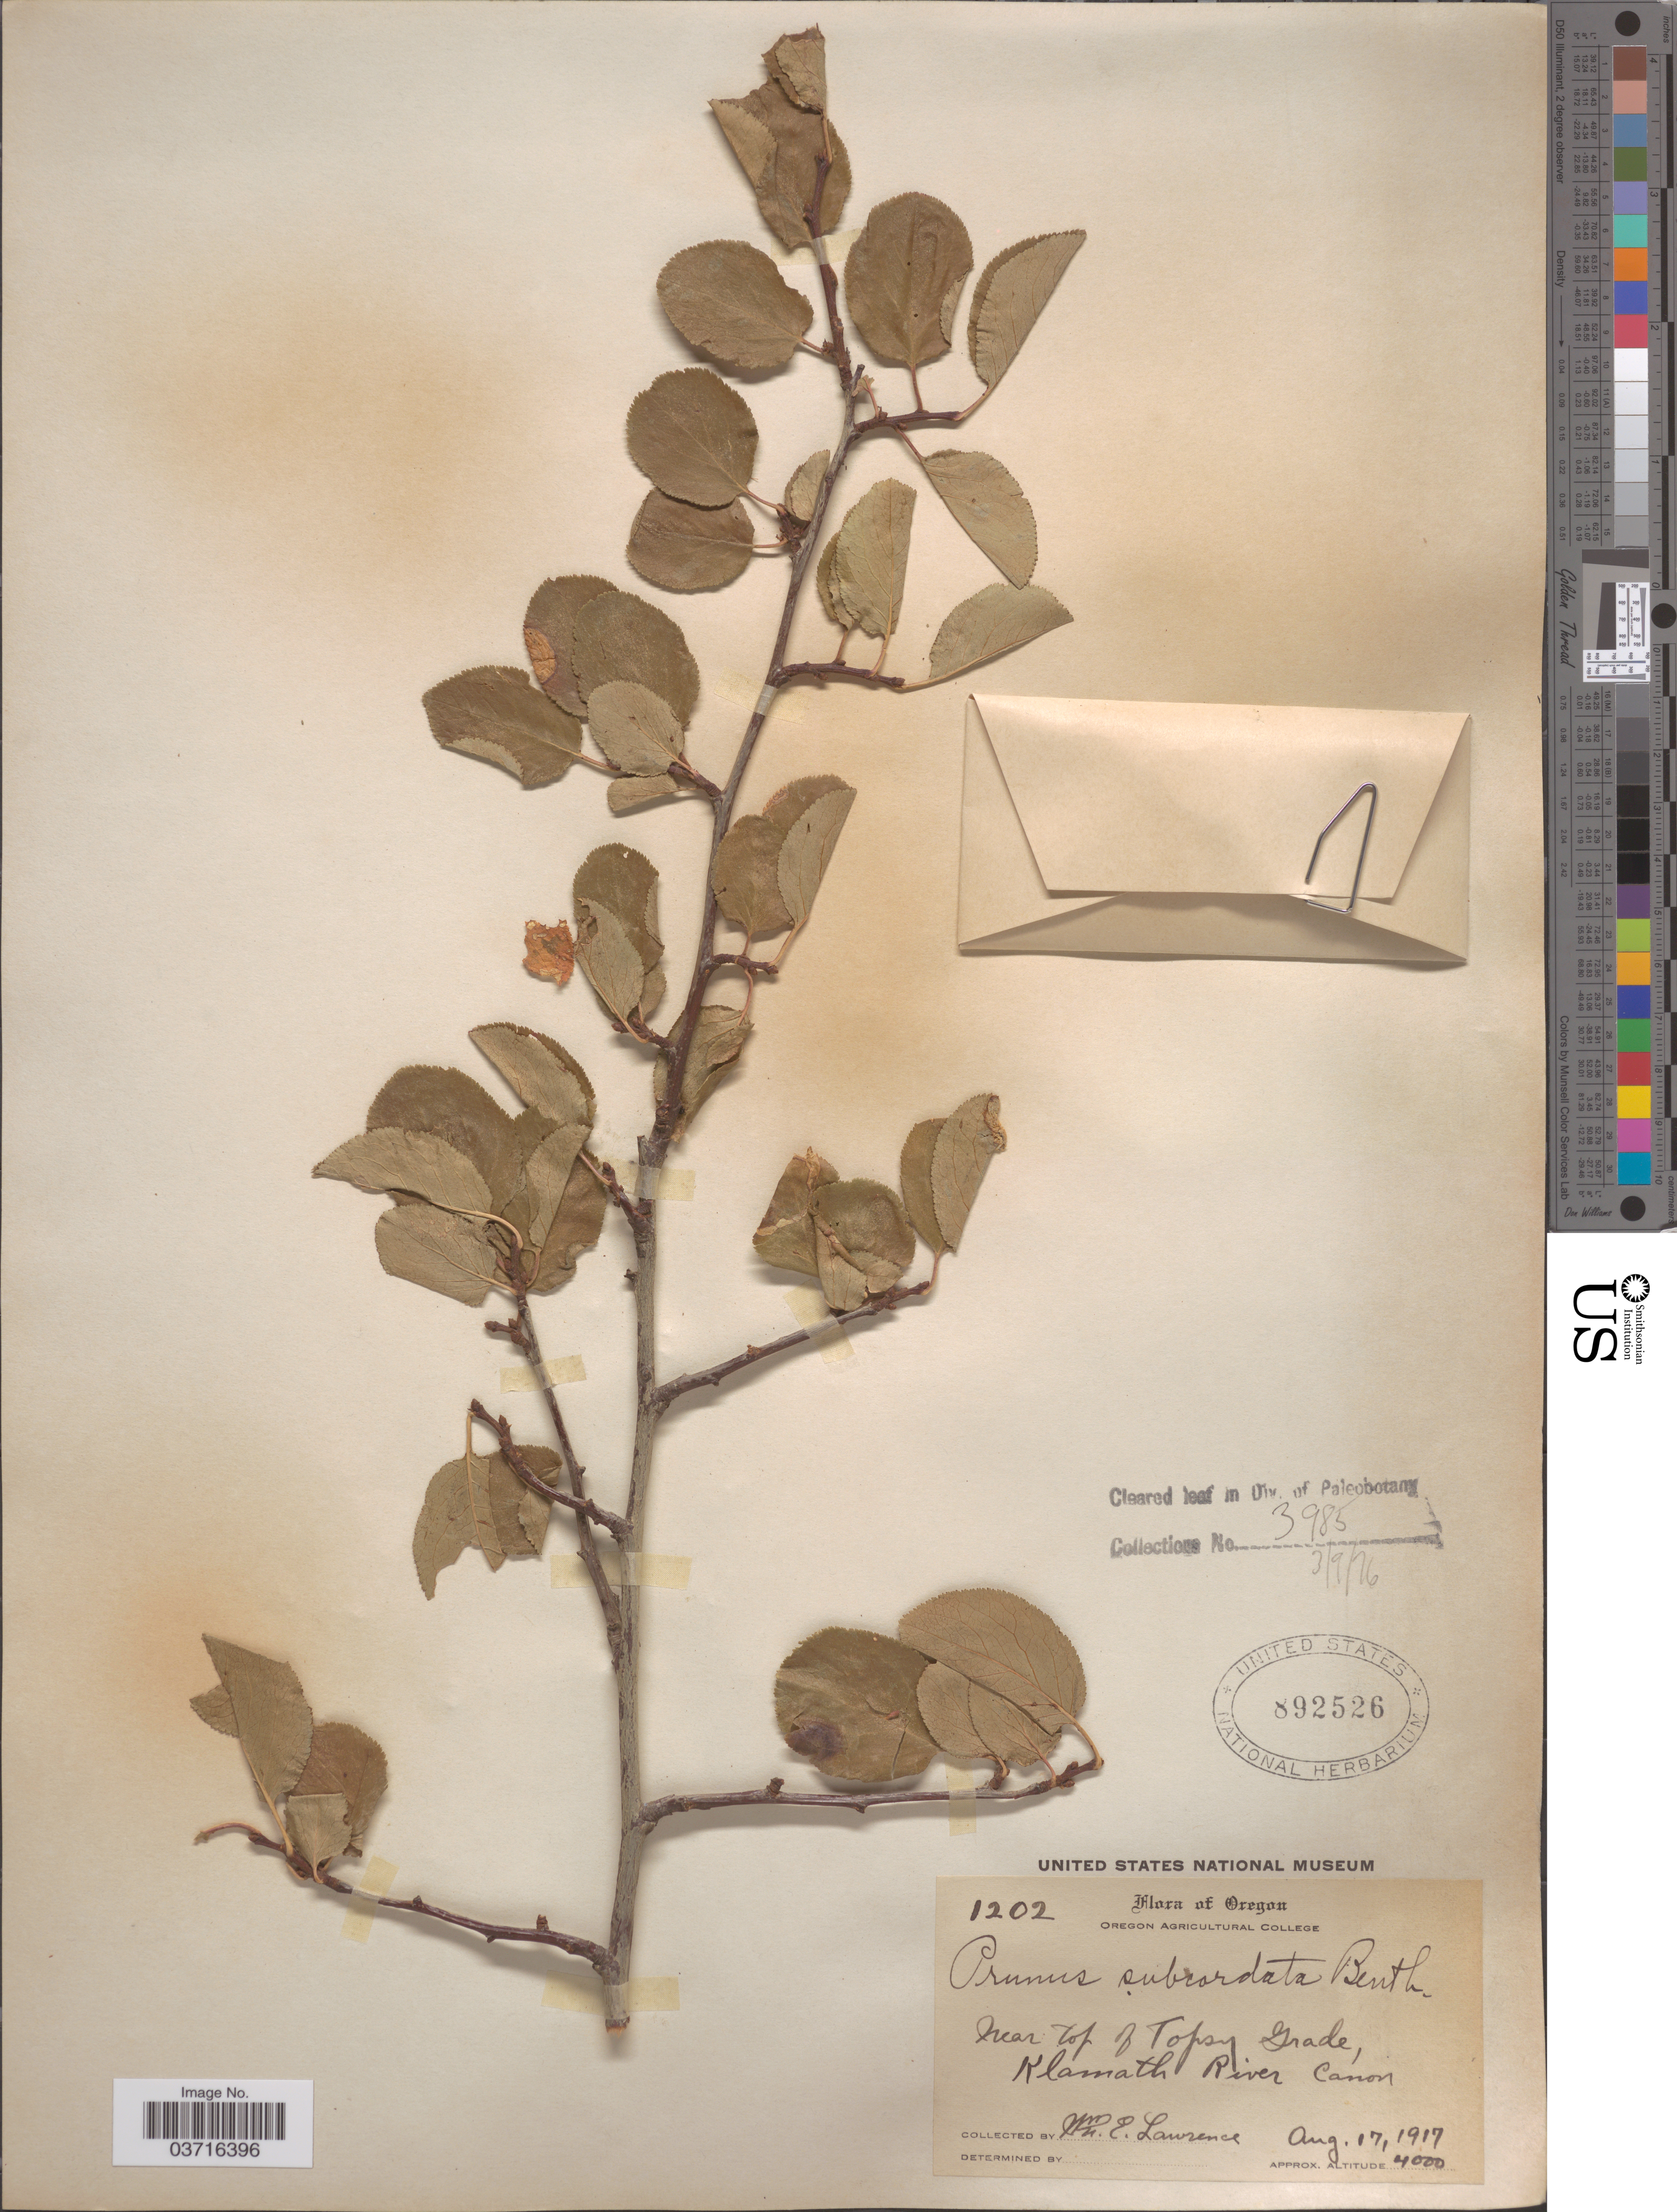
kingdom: Plantae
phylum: Tracheophyta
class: Magnoliopsida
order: Rosales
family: Rosaceae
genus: Prunus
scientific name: Prunus subcordata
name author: Benth.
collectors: W. Lawrence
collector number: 1202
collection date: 1917-08-17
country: United States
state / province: Oregon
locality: Near top of Topsy Grade, Klamath River Canon.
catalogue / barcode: US 892526